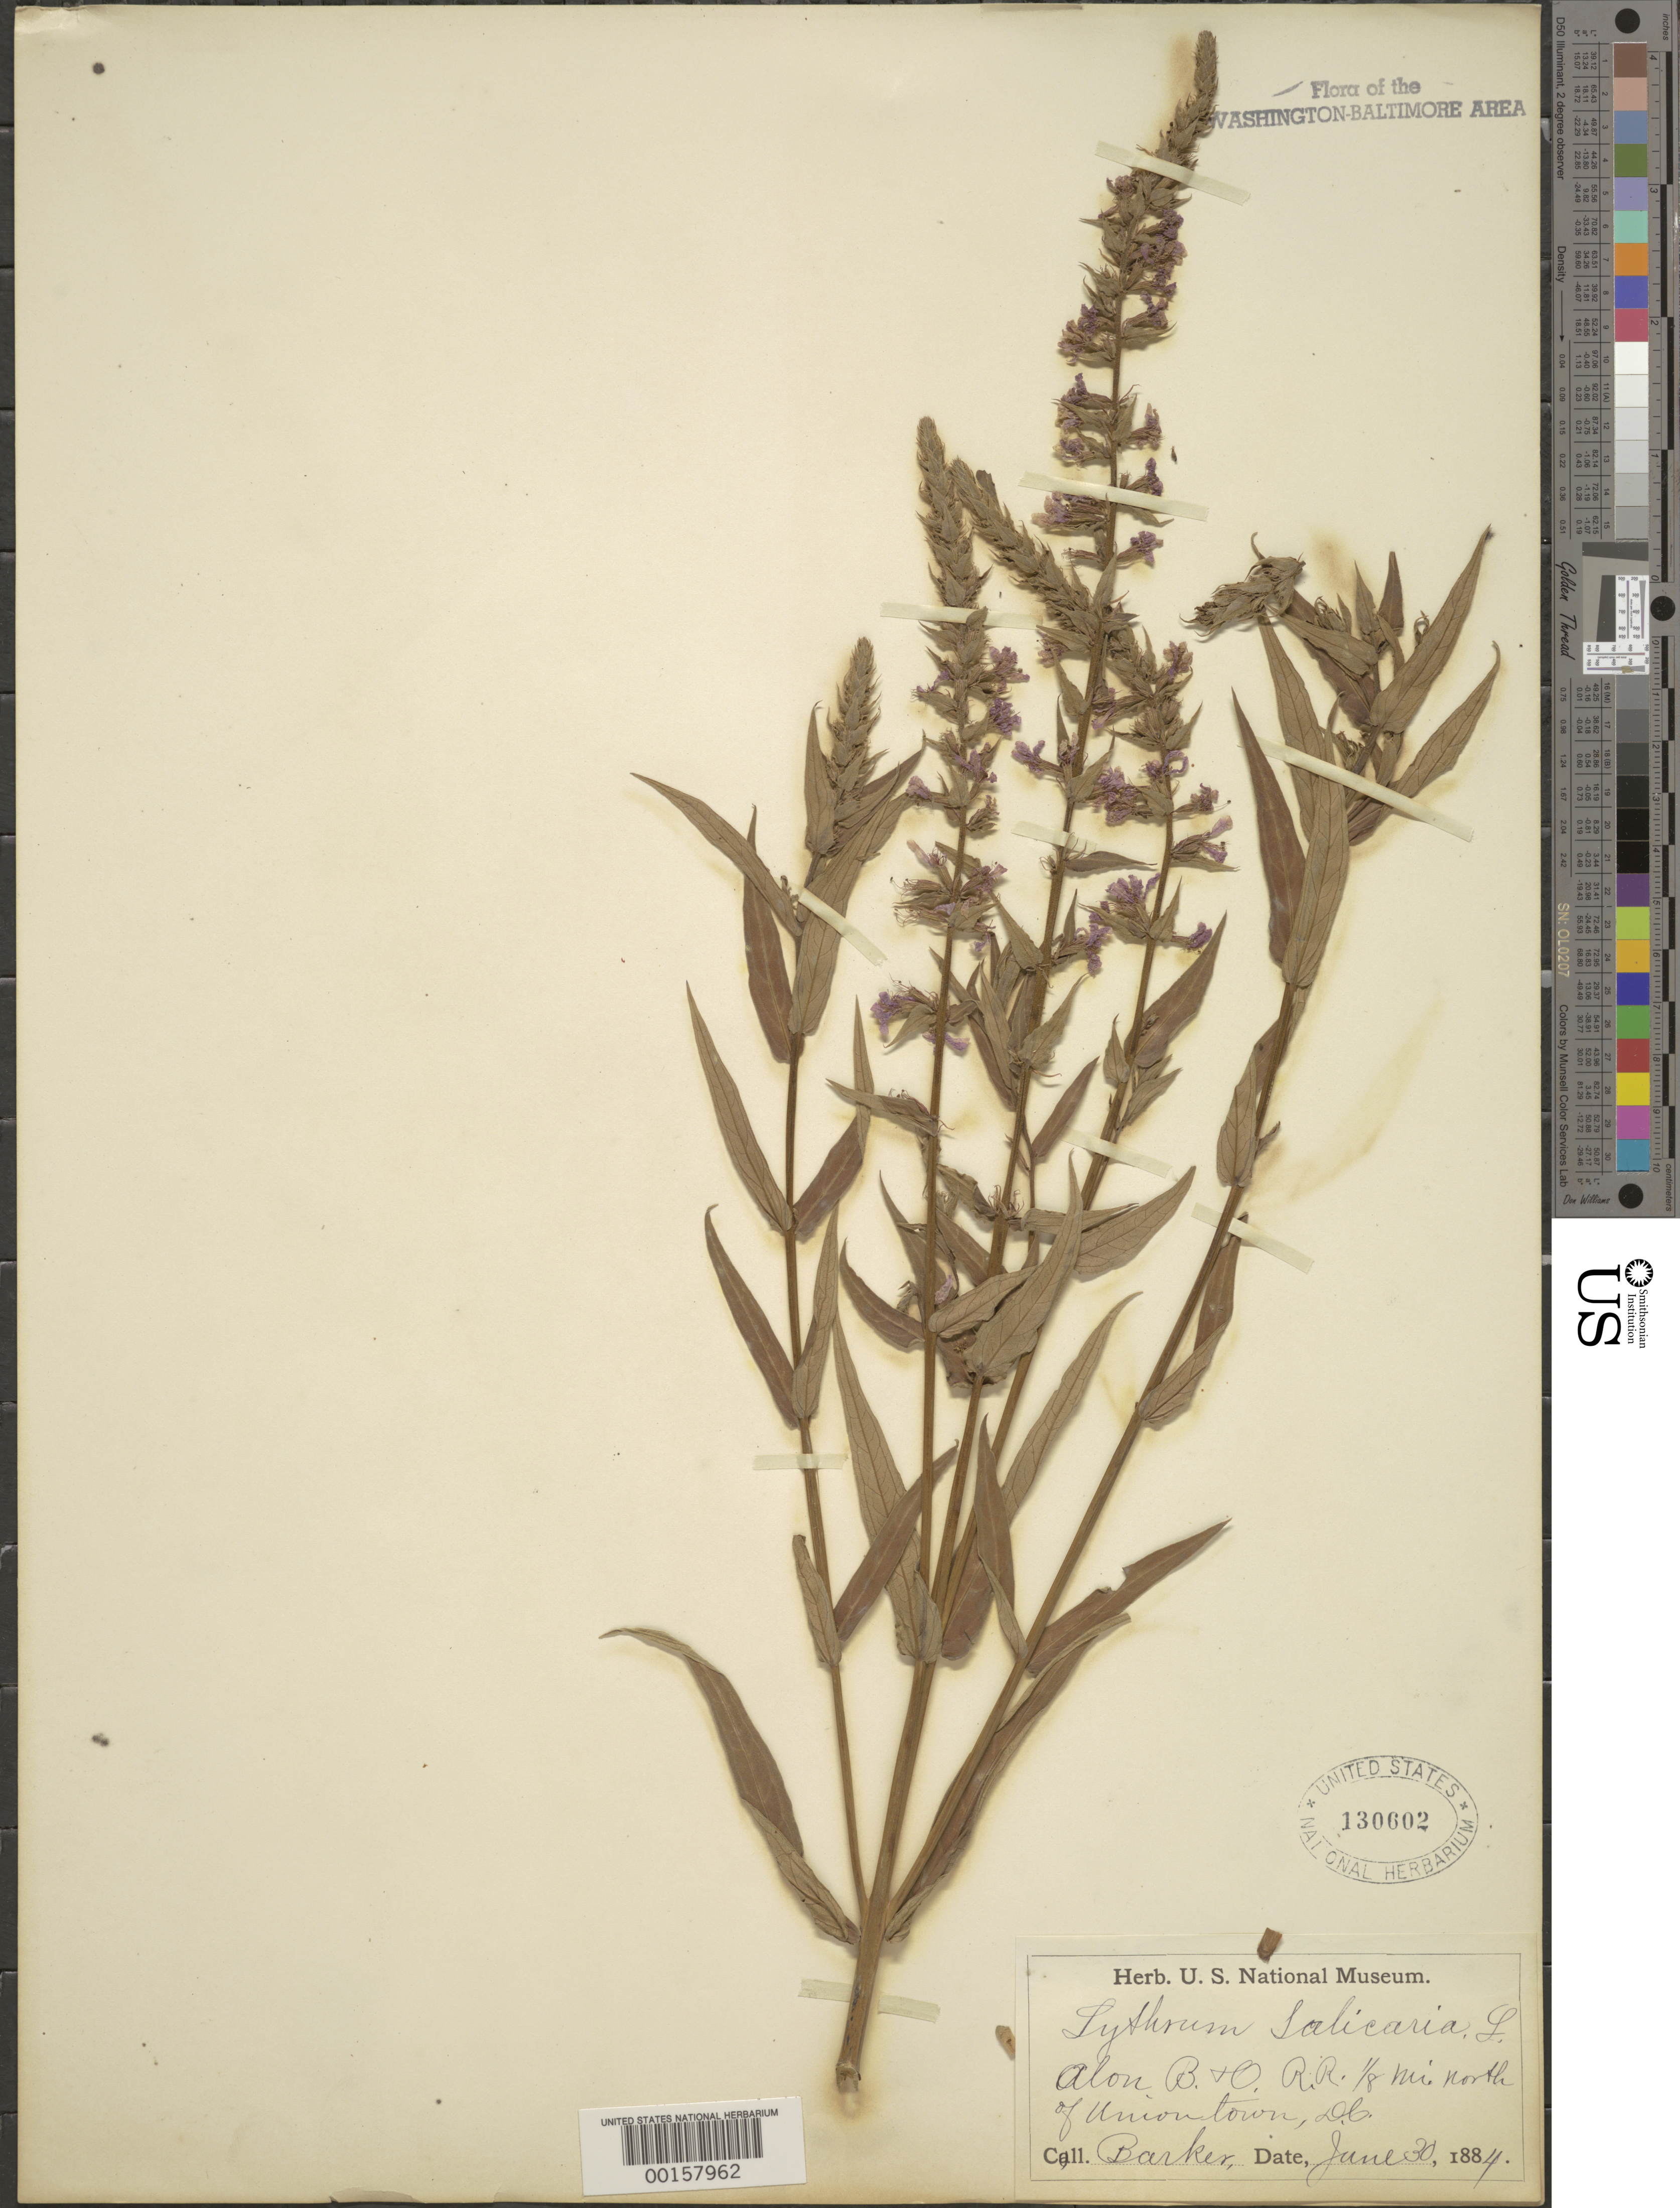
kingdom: Plantae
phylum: Tracheophyta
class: Magnoliopsida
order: Myrtales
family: Lythraceae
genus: Lythrum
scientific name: Lythrum salicaria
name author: L.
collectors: Barker, --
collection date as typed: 30 Jun 1884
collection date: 1884-06-30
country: United States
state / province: District of Columbia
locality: Along B & O R.r., 1/8 mi. N of Uniontown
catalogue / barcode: US 130602